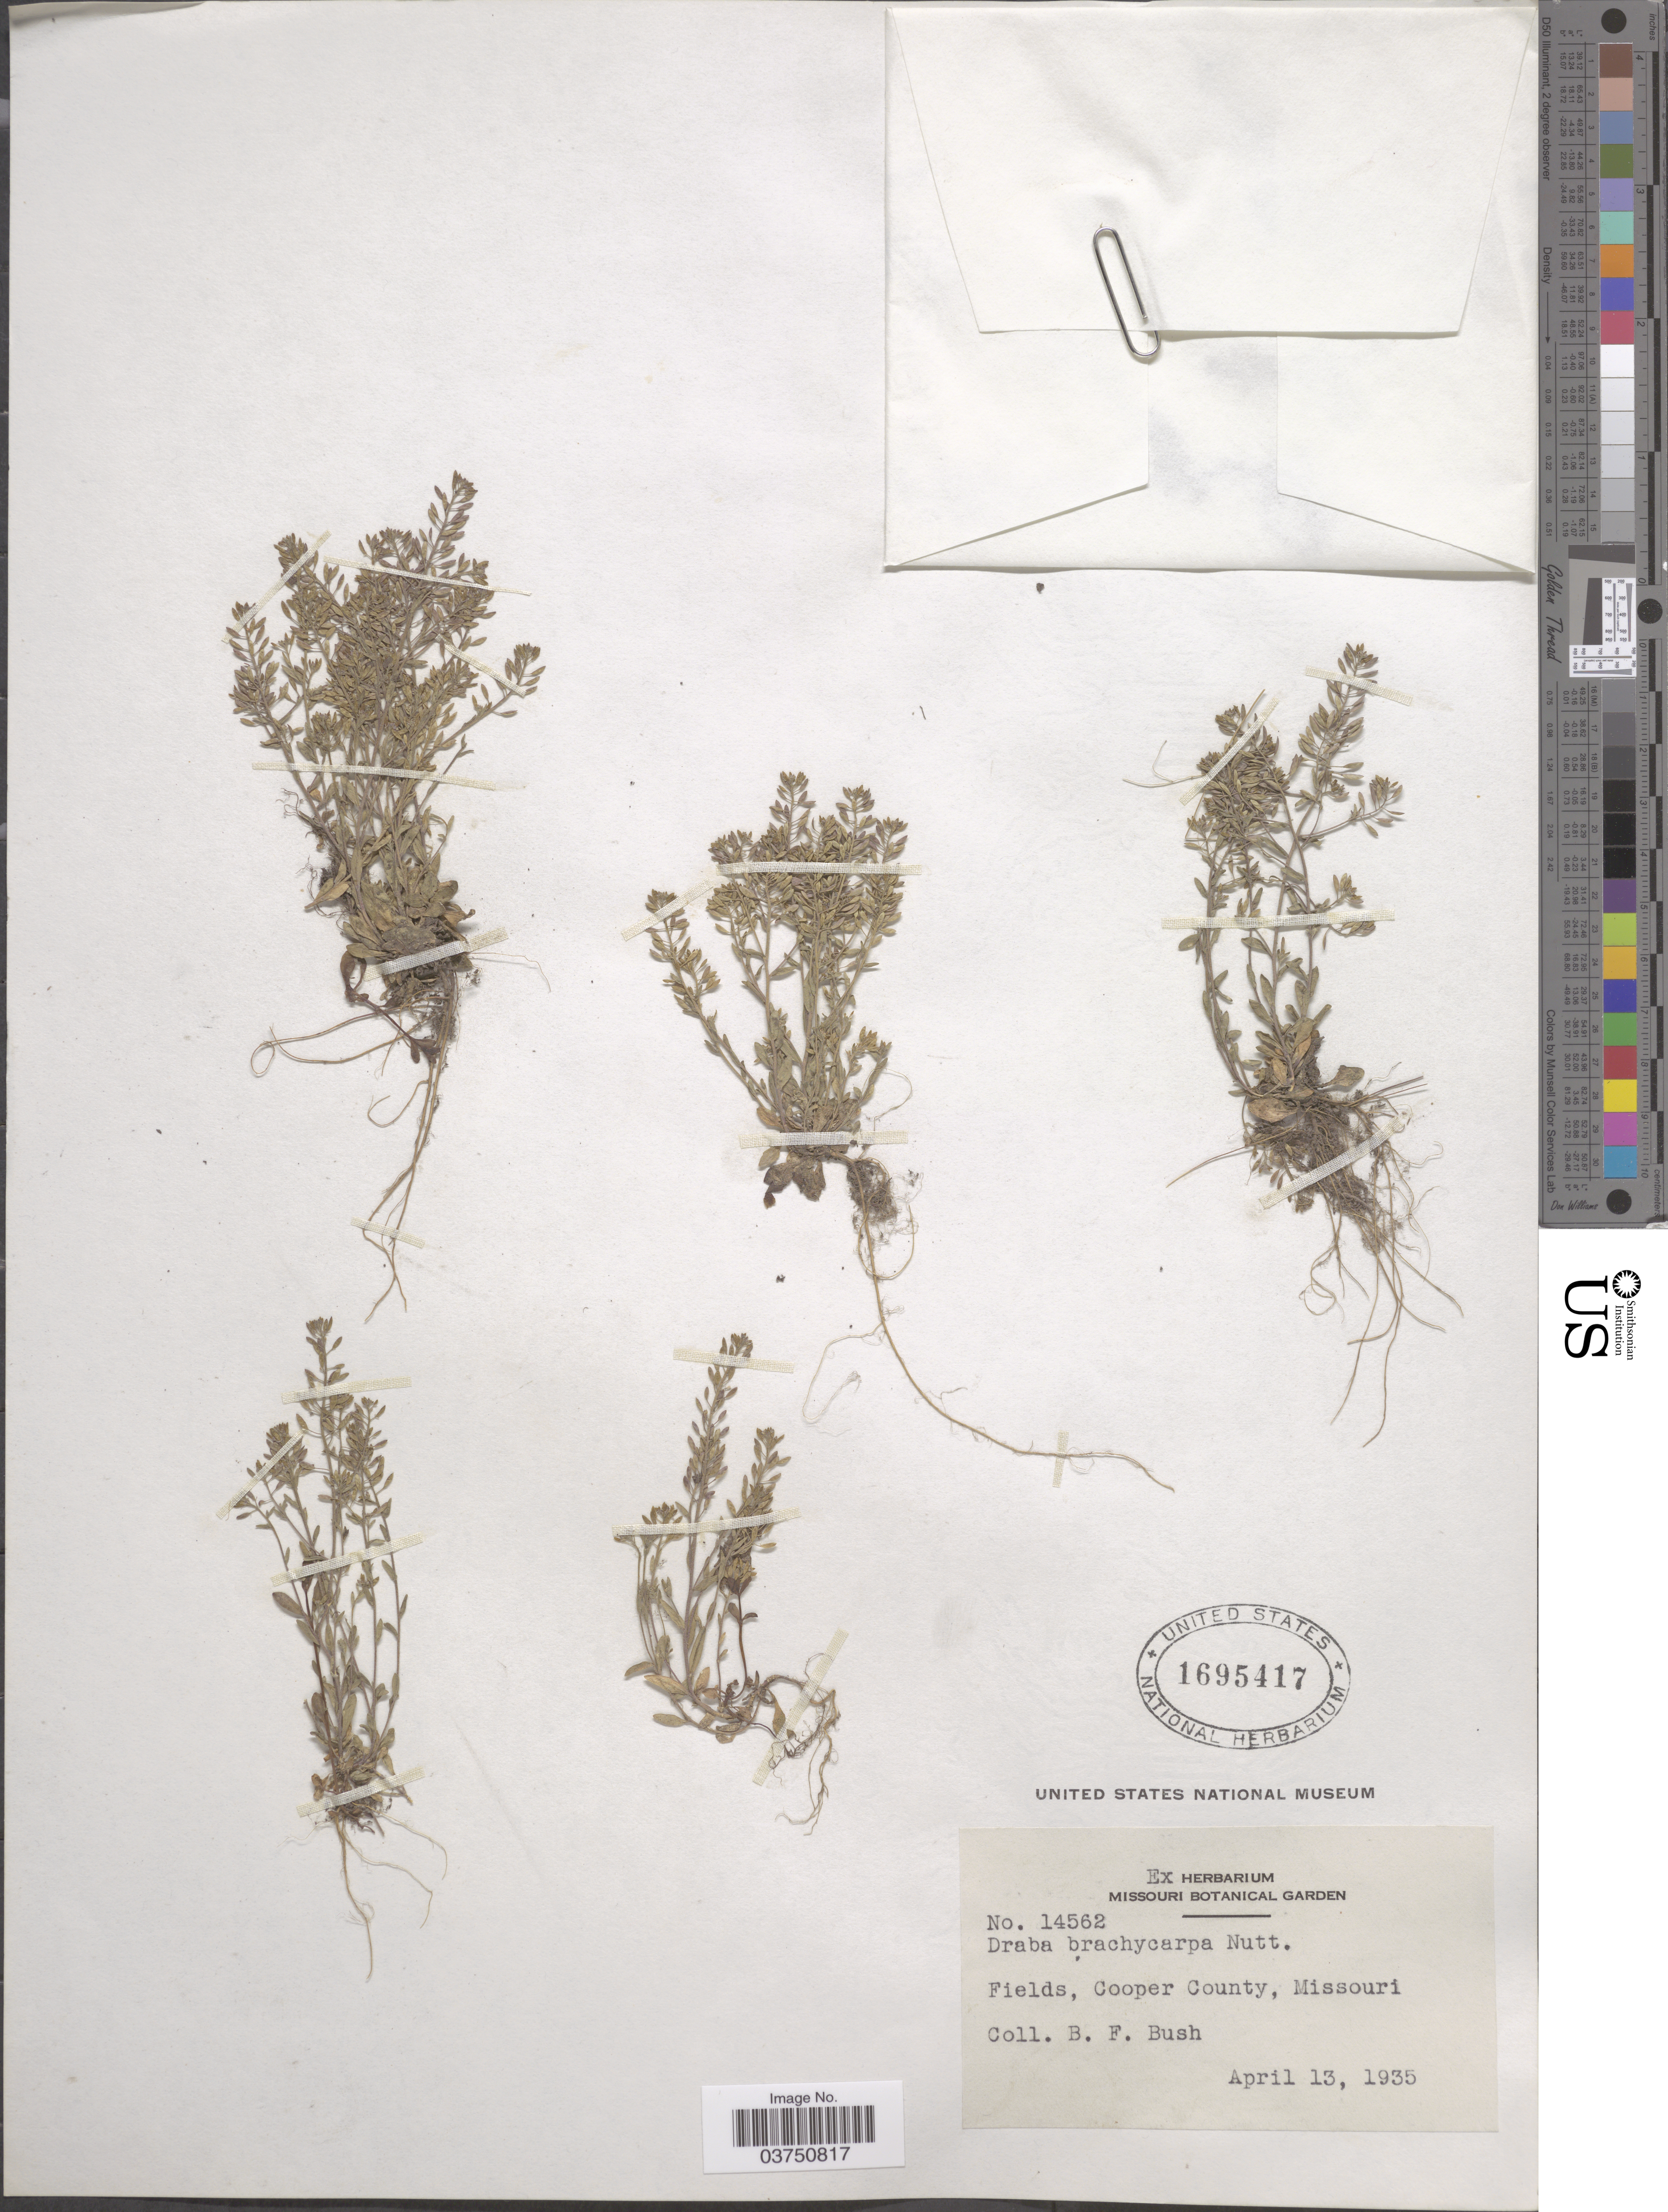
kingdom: Plantae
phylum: Tracheophyta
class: Magnoliopsida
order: Brassicales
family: Brassicaceae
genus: Draba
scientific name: Draba brachycarpa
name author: (Nutt.) Torr. & A. Gray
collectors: B. F. Bush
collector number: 14562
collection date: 1935-04-13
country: United States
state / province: Missouri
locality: Fields, Cooper County.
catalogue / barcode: US 1695417